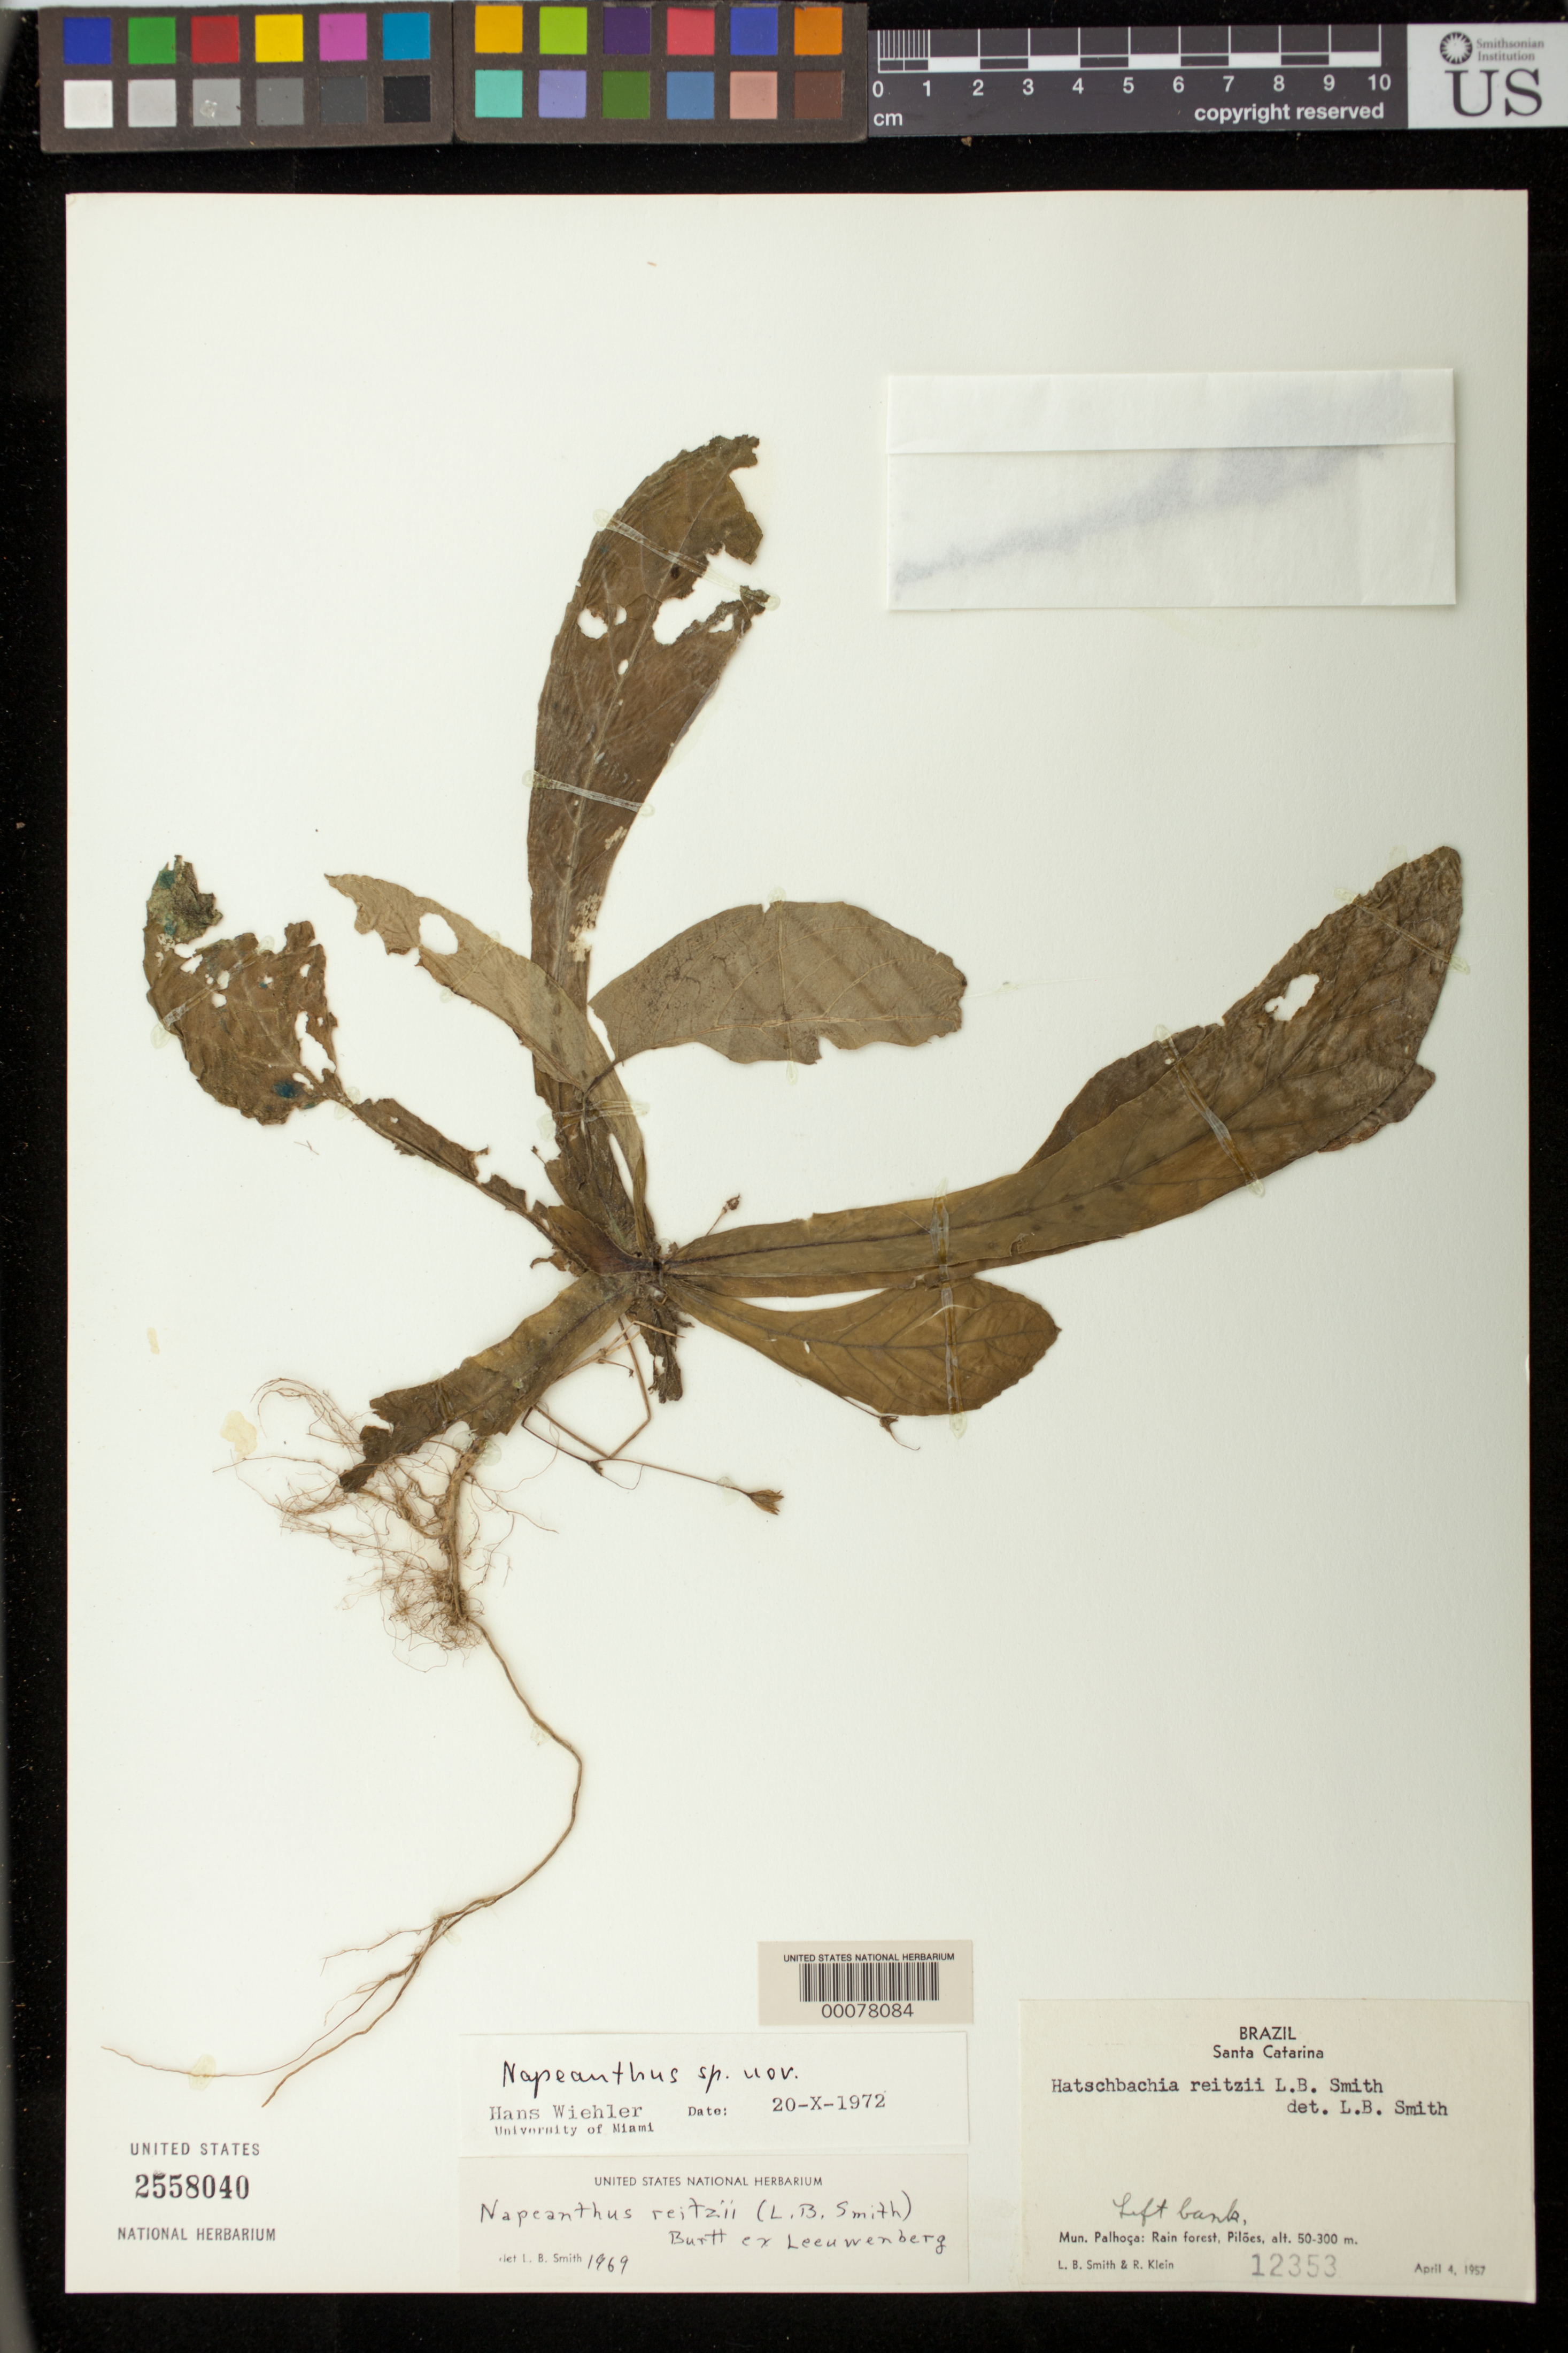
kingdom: Plantae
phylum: Tracheophyta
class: Magnoliopsida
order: Lamiales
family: Gesneriaceae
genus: Napeanthus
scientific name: Napeanthus reitzii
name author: (L.B. Sm.) B.L. Burtt ex Leeuwenb.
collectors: L. Smith & R. M. Klein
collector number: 12353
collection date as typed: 04 Apr 1957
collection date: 1957-04-04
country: Brazil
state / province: Santa Catarina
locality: Mun. Palhoca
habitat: Rain forest, piloes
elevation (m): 50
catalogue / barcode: US 2558040